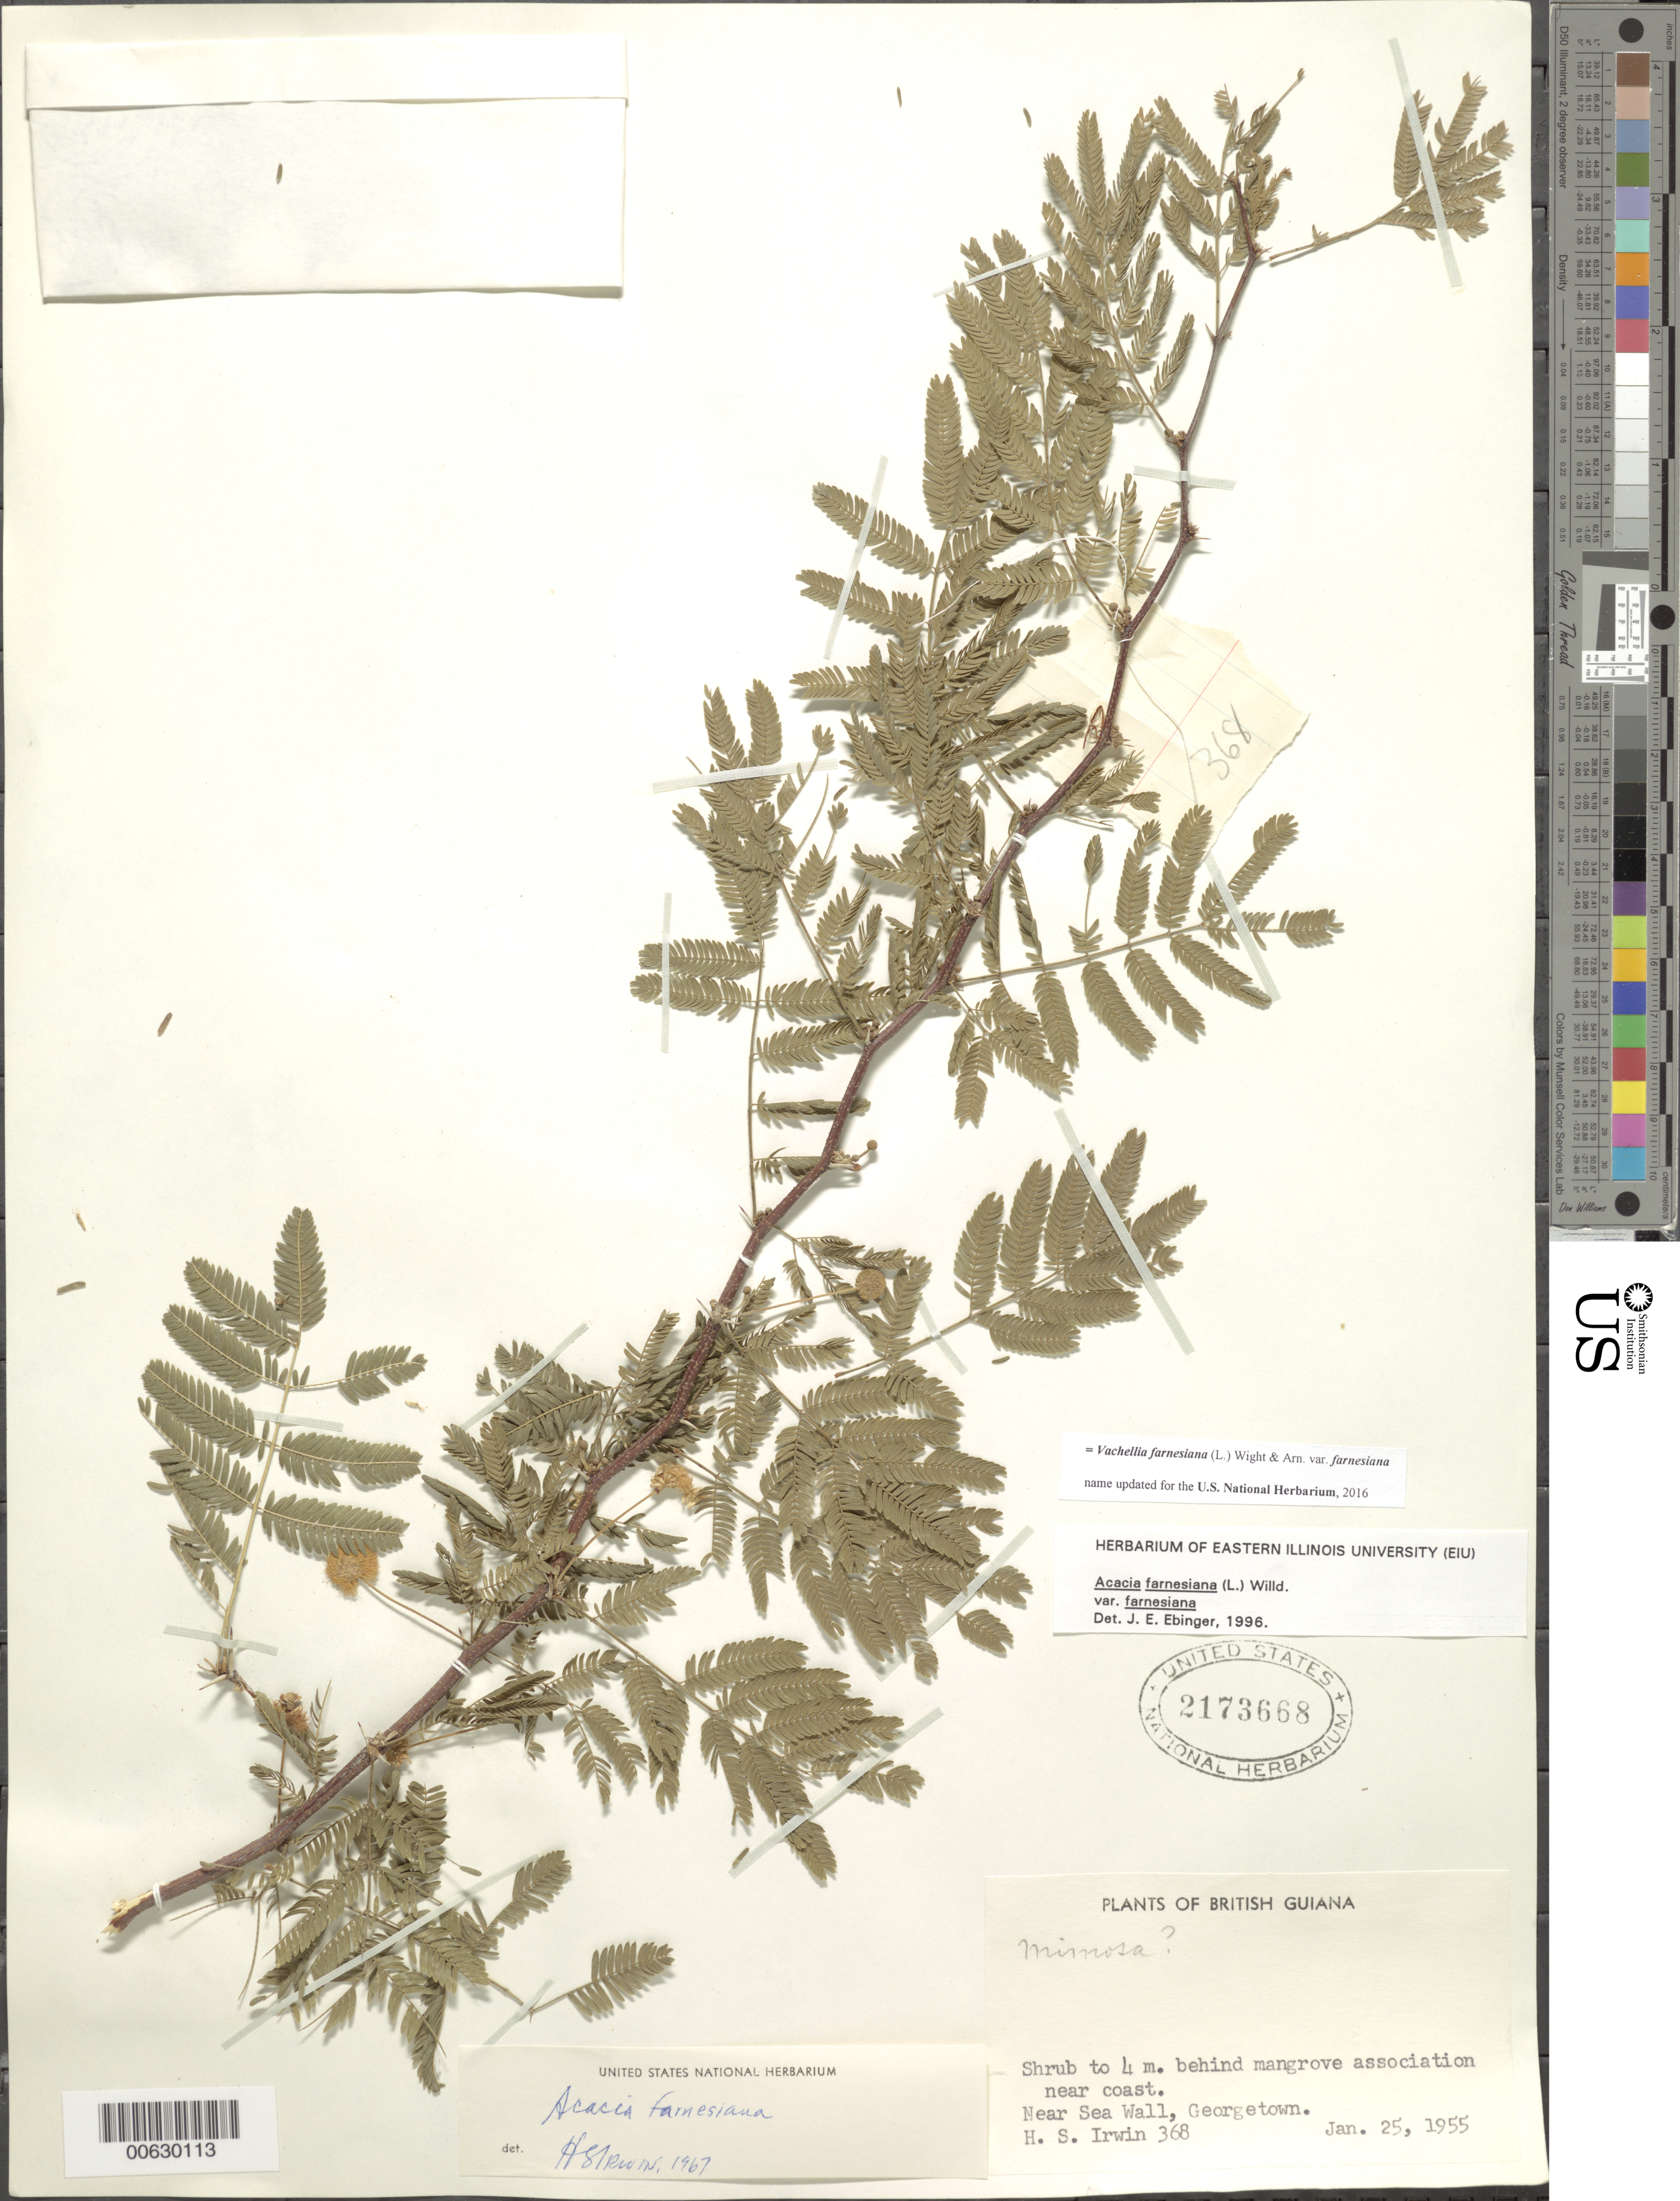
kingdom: Plantae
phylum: Tracheophyta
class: Magnoliopsida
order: Fabales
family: Fabaceae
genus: Vachellia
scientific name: Vachellia farnesiana var. farnesiana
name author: (L.) Wight & Arn.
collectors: H. Irwin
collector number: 368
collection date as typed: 25-Jan-55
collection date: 1955-01-25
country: Guyana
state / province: Demerara-Mahaica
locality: Georgetown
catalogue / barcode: US 2173668